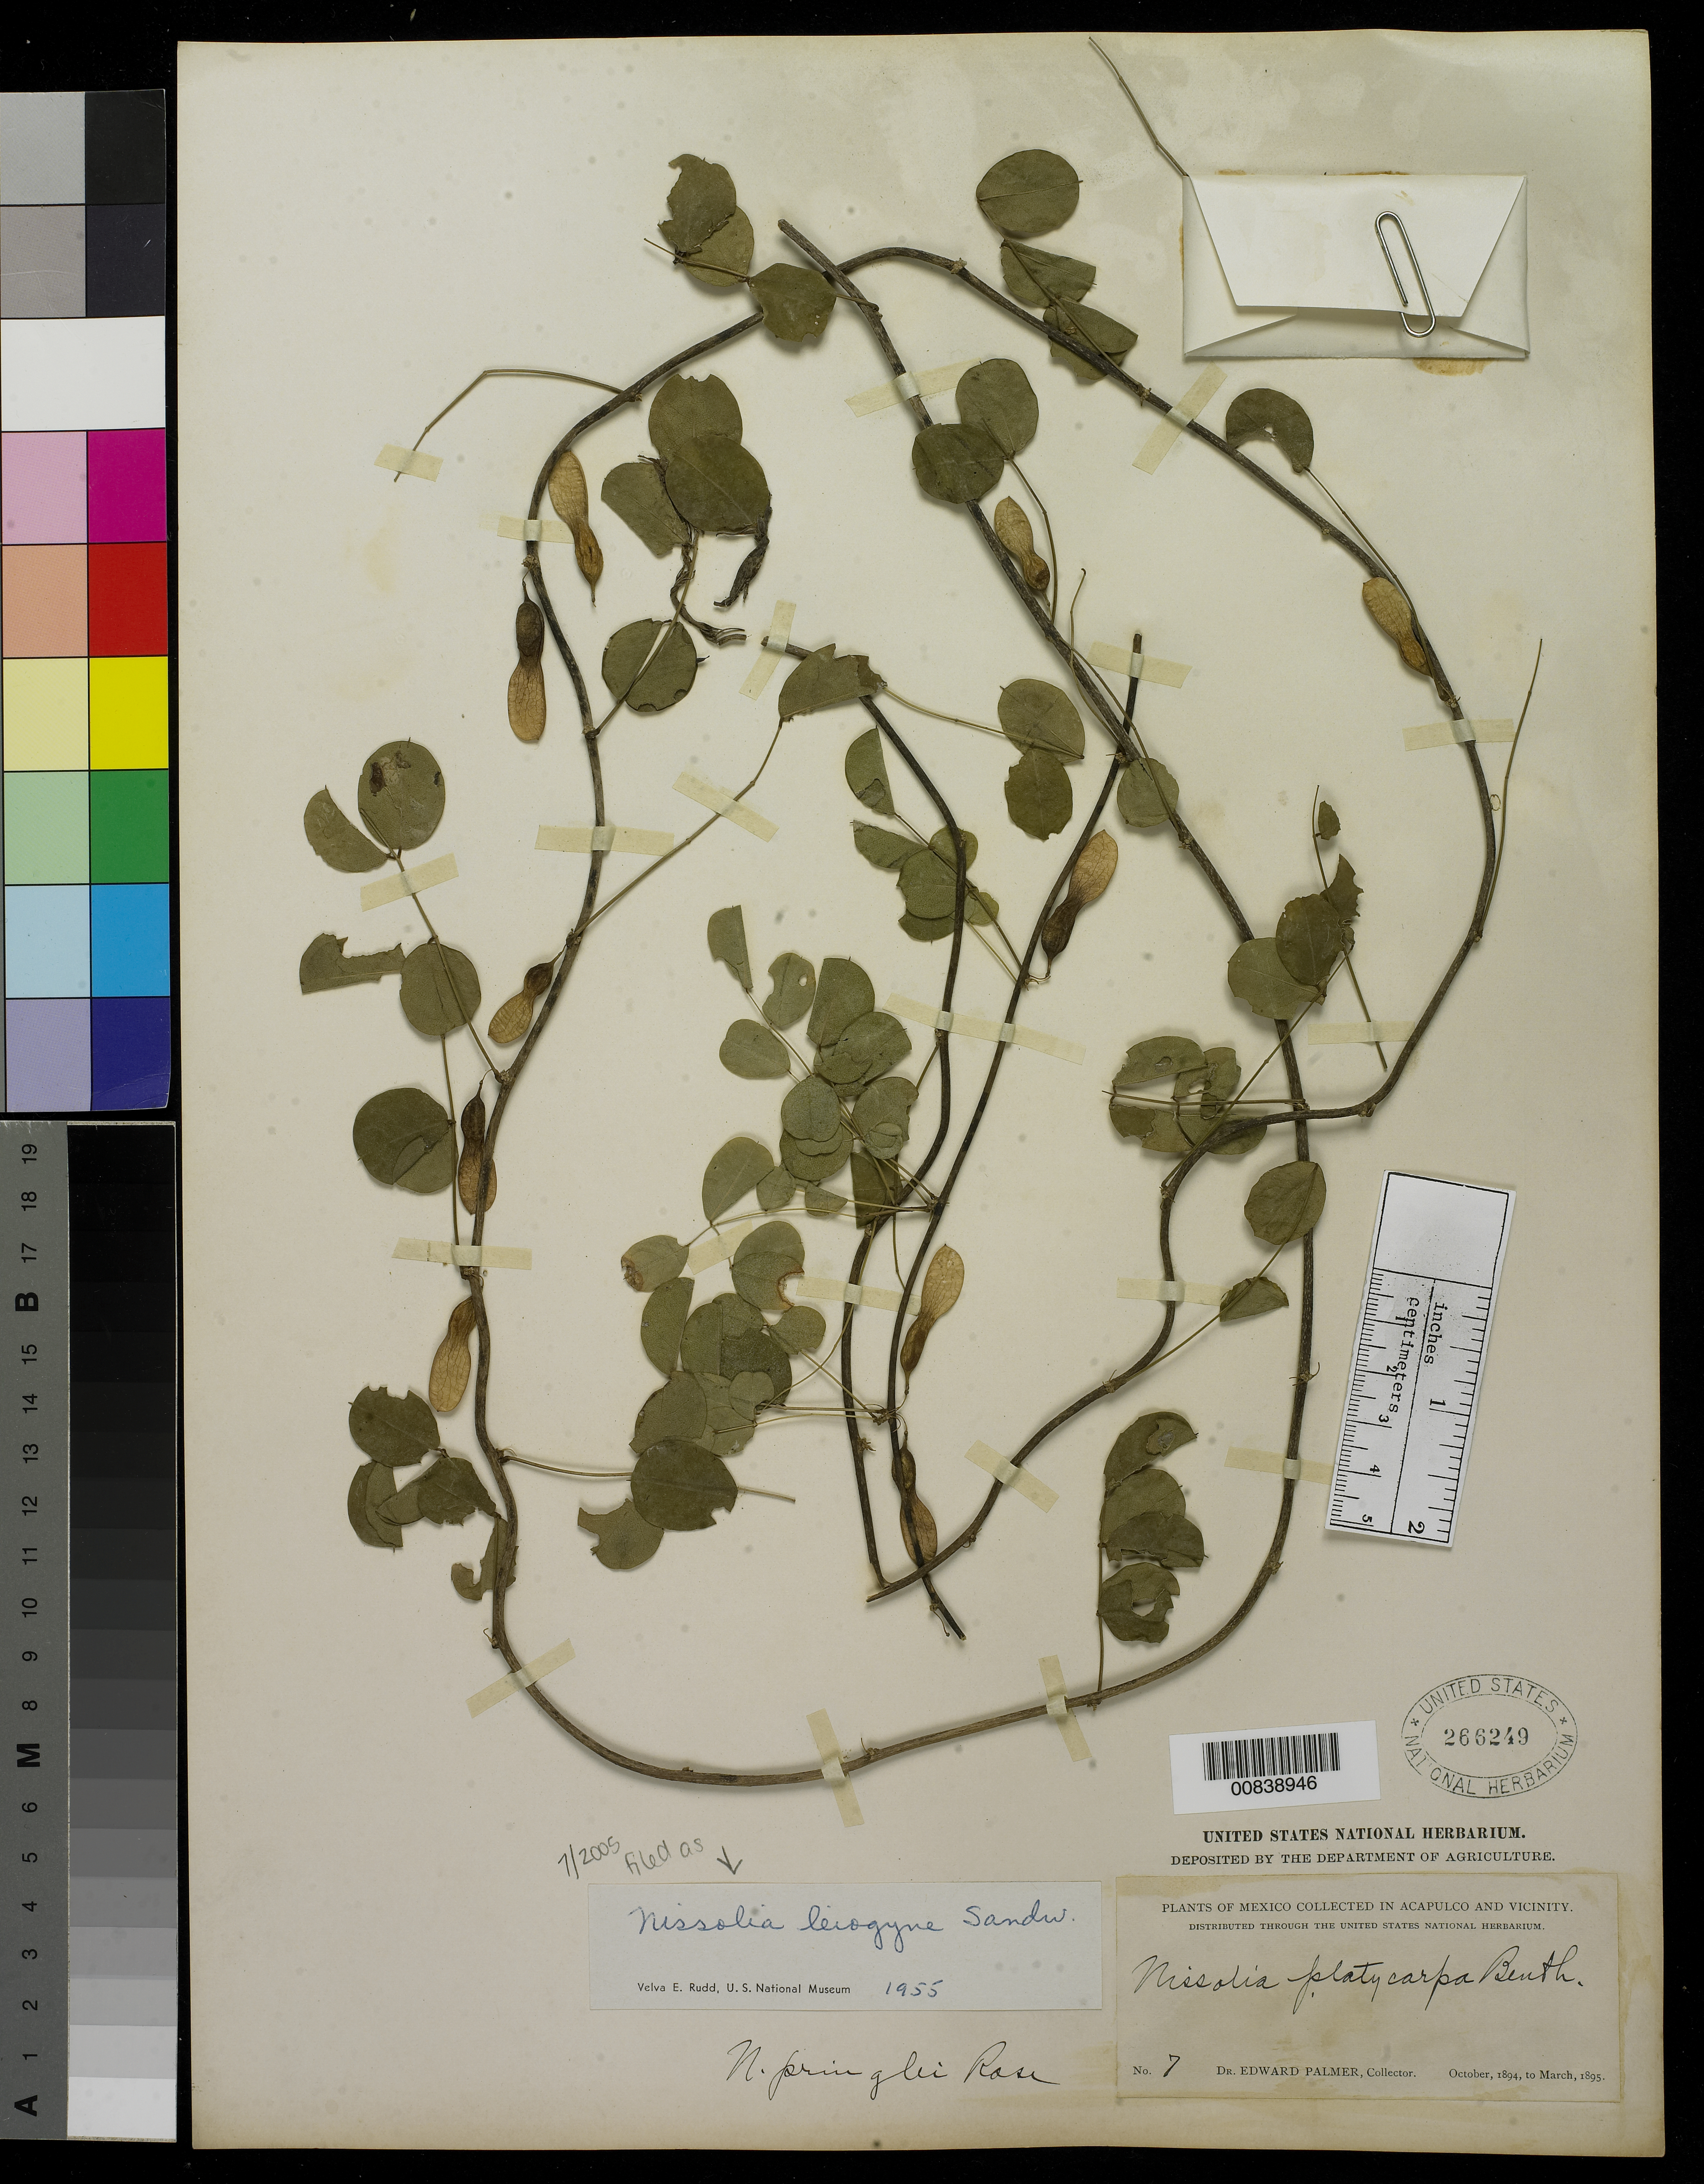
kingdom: Plantae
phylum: Tracheophyta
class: Magnoliopsida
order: Fabales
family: Fabaceae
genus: Nissolia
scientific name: Nissolia leiogyne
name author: Sandwith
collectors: E. Palmer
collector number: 7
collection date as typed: Oct 1894 to -- Mar 1895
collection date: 1894-10/1895-03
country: Mexico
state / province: Guerrero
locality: Acapulco, Guerrero and vicinity.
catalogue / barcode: US 266249